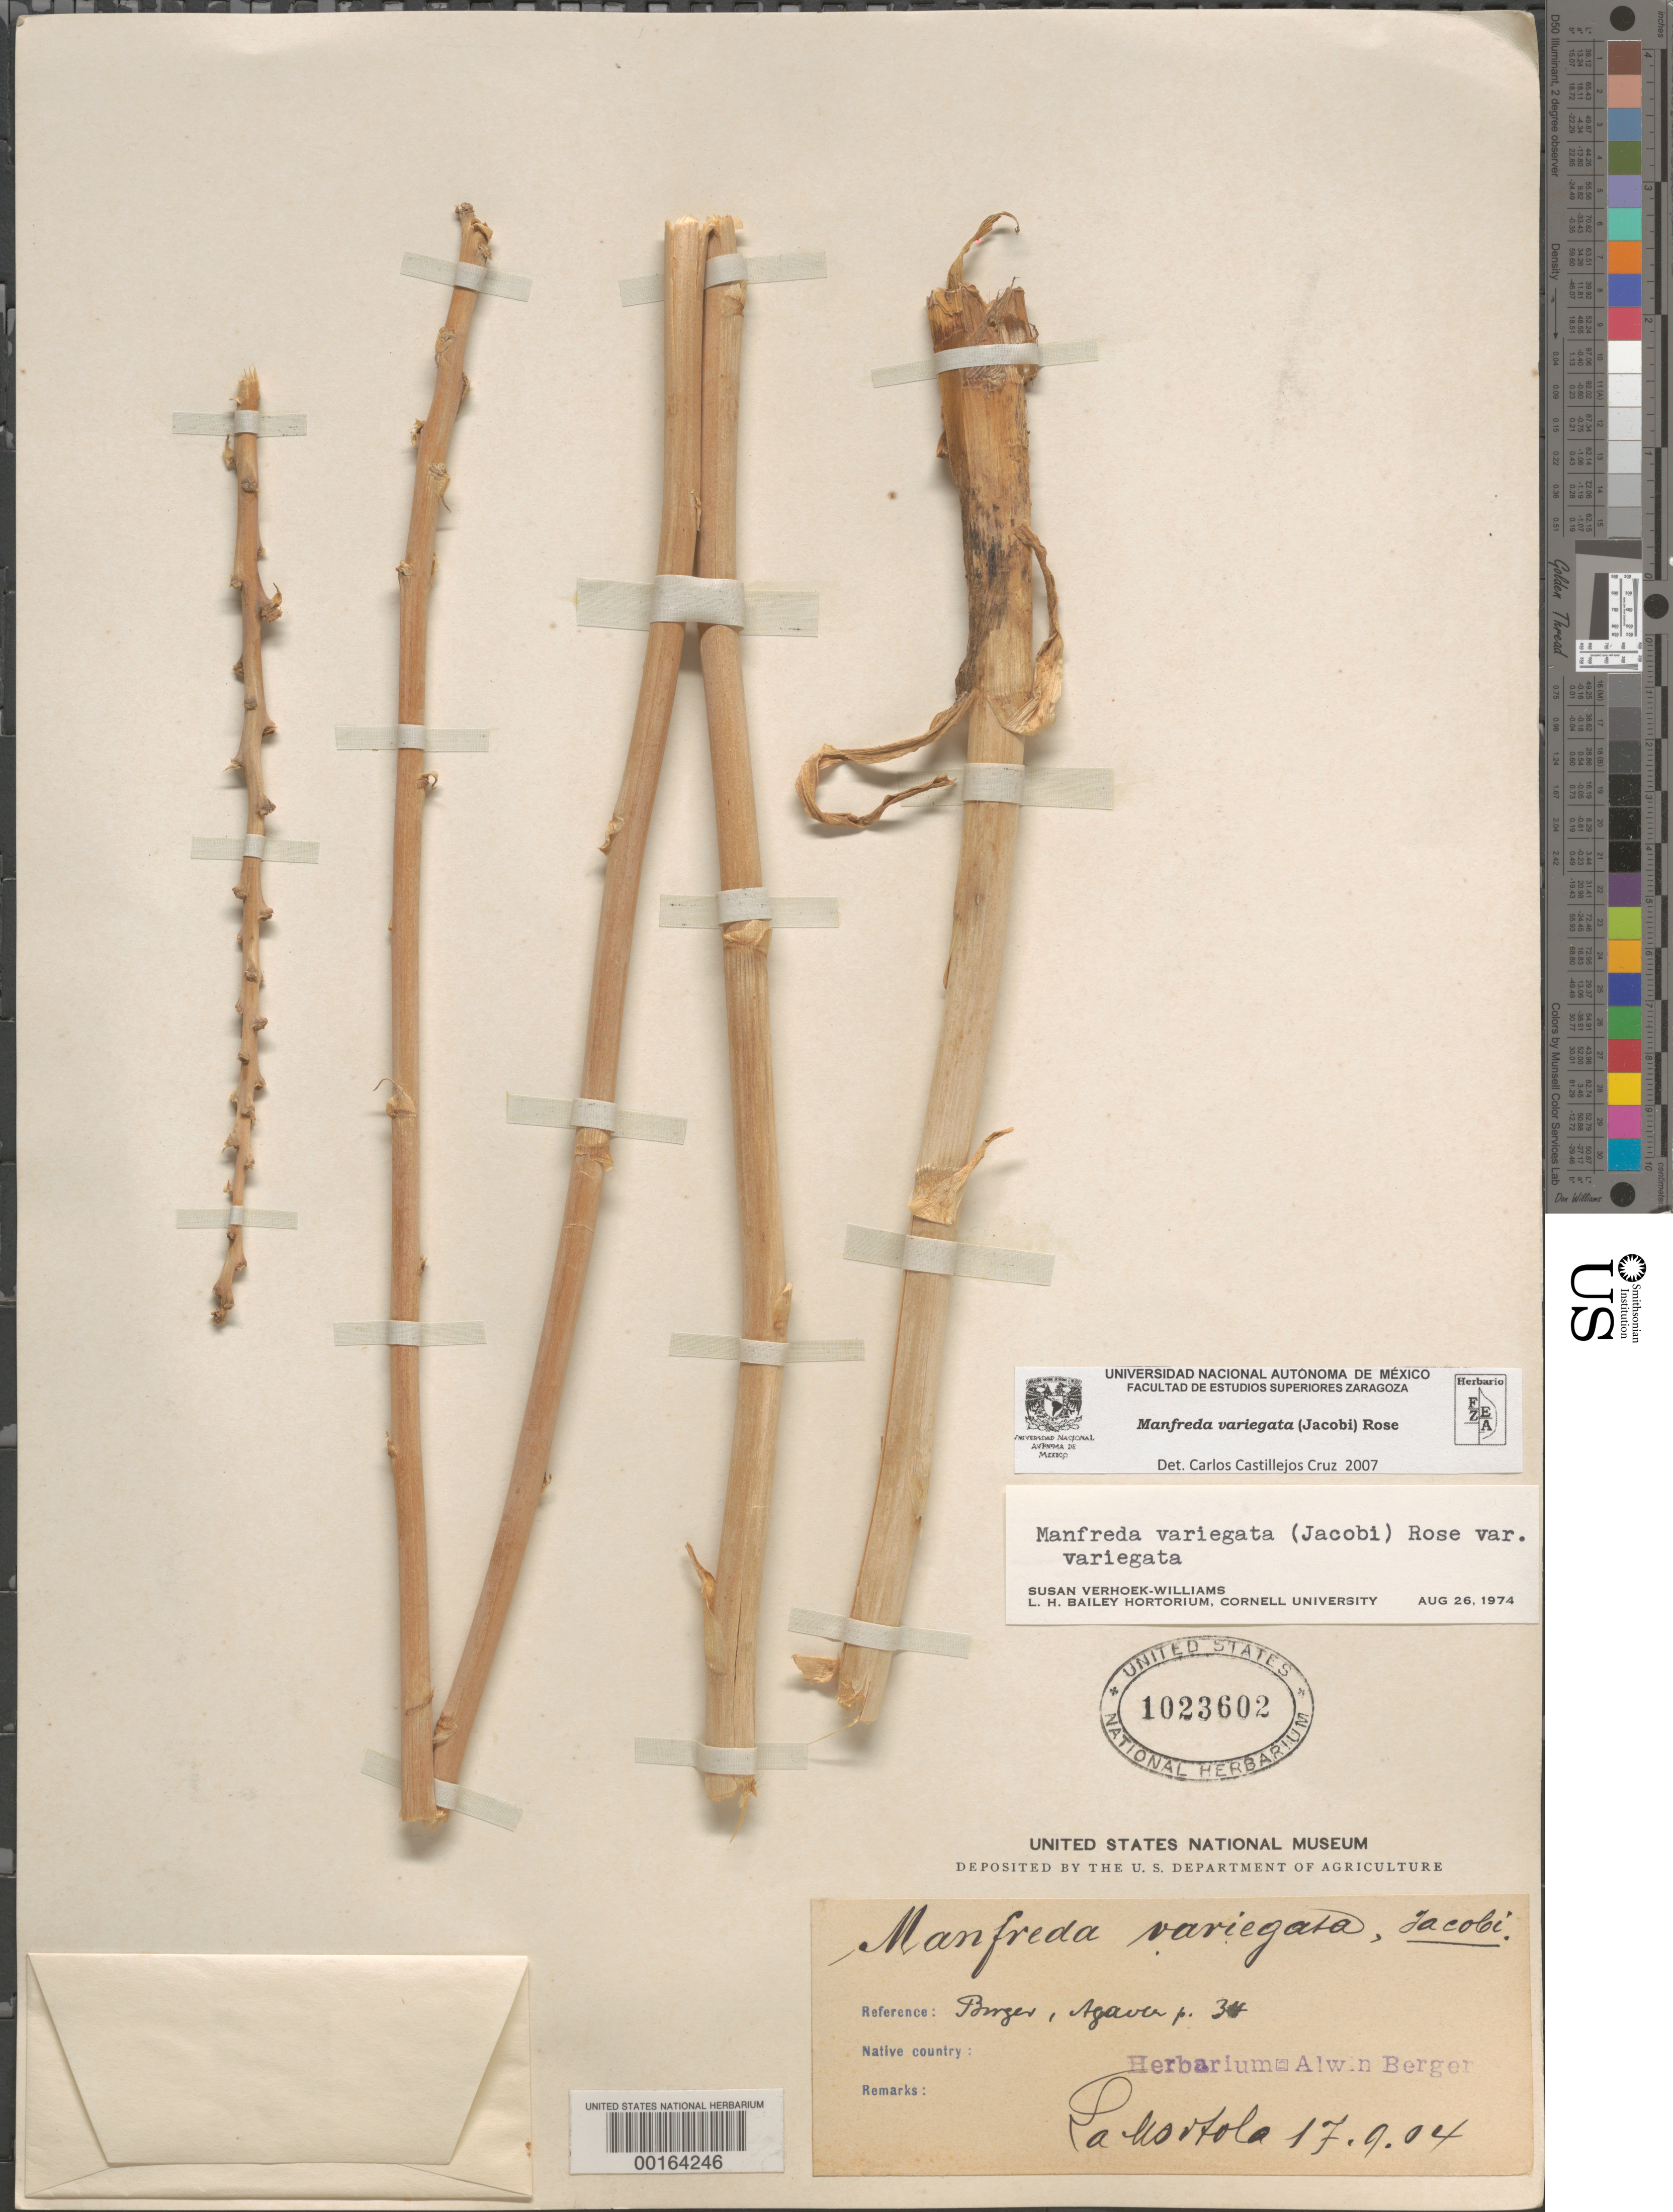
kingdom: Plantae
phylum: Tracheophyta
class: Liliopsida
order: Asparagales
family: Asparagaceae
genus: Manfreda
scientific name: Manfreda variegata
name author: (Jacobi) Rose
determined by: Castillejos-Cruz, C.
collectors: ex herb. A. Berger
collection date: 1909-06-02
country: Mexico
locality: Cultivated at La Mortola, Italy.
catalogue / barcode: US 1023602